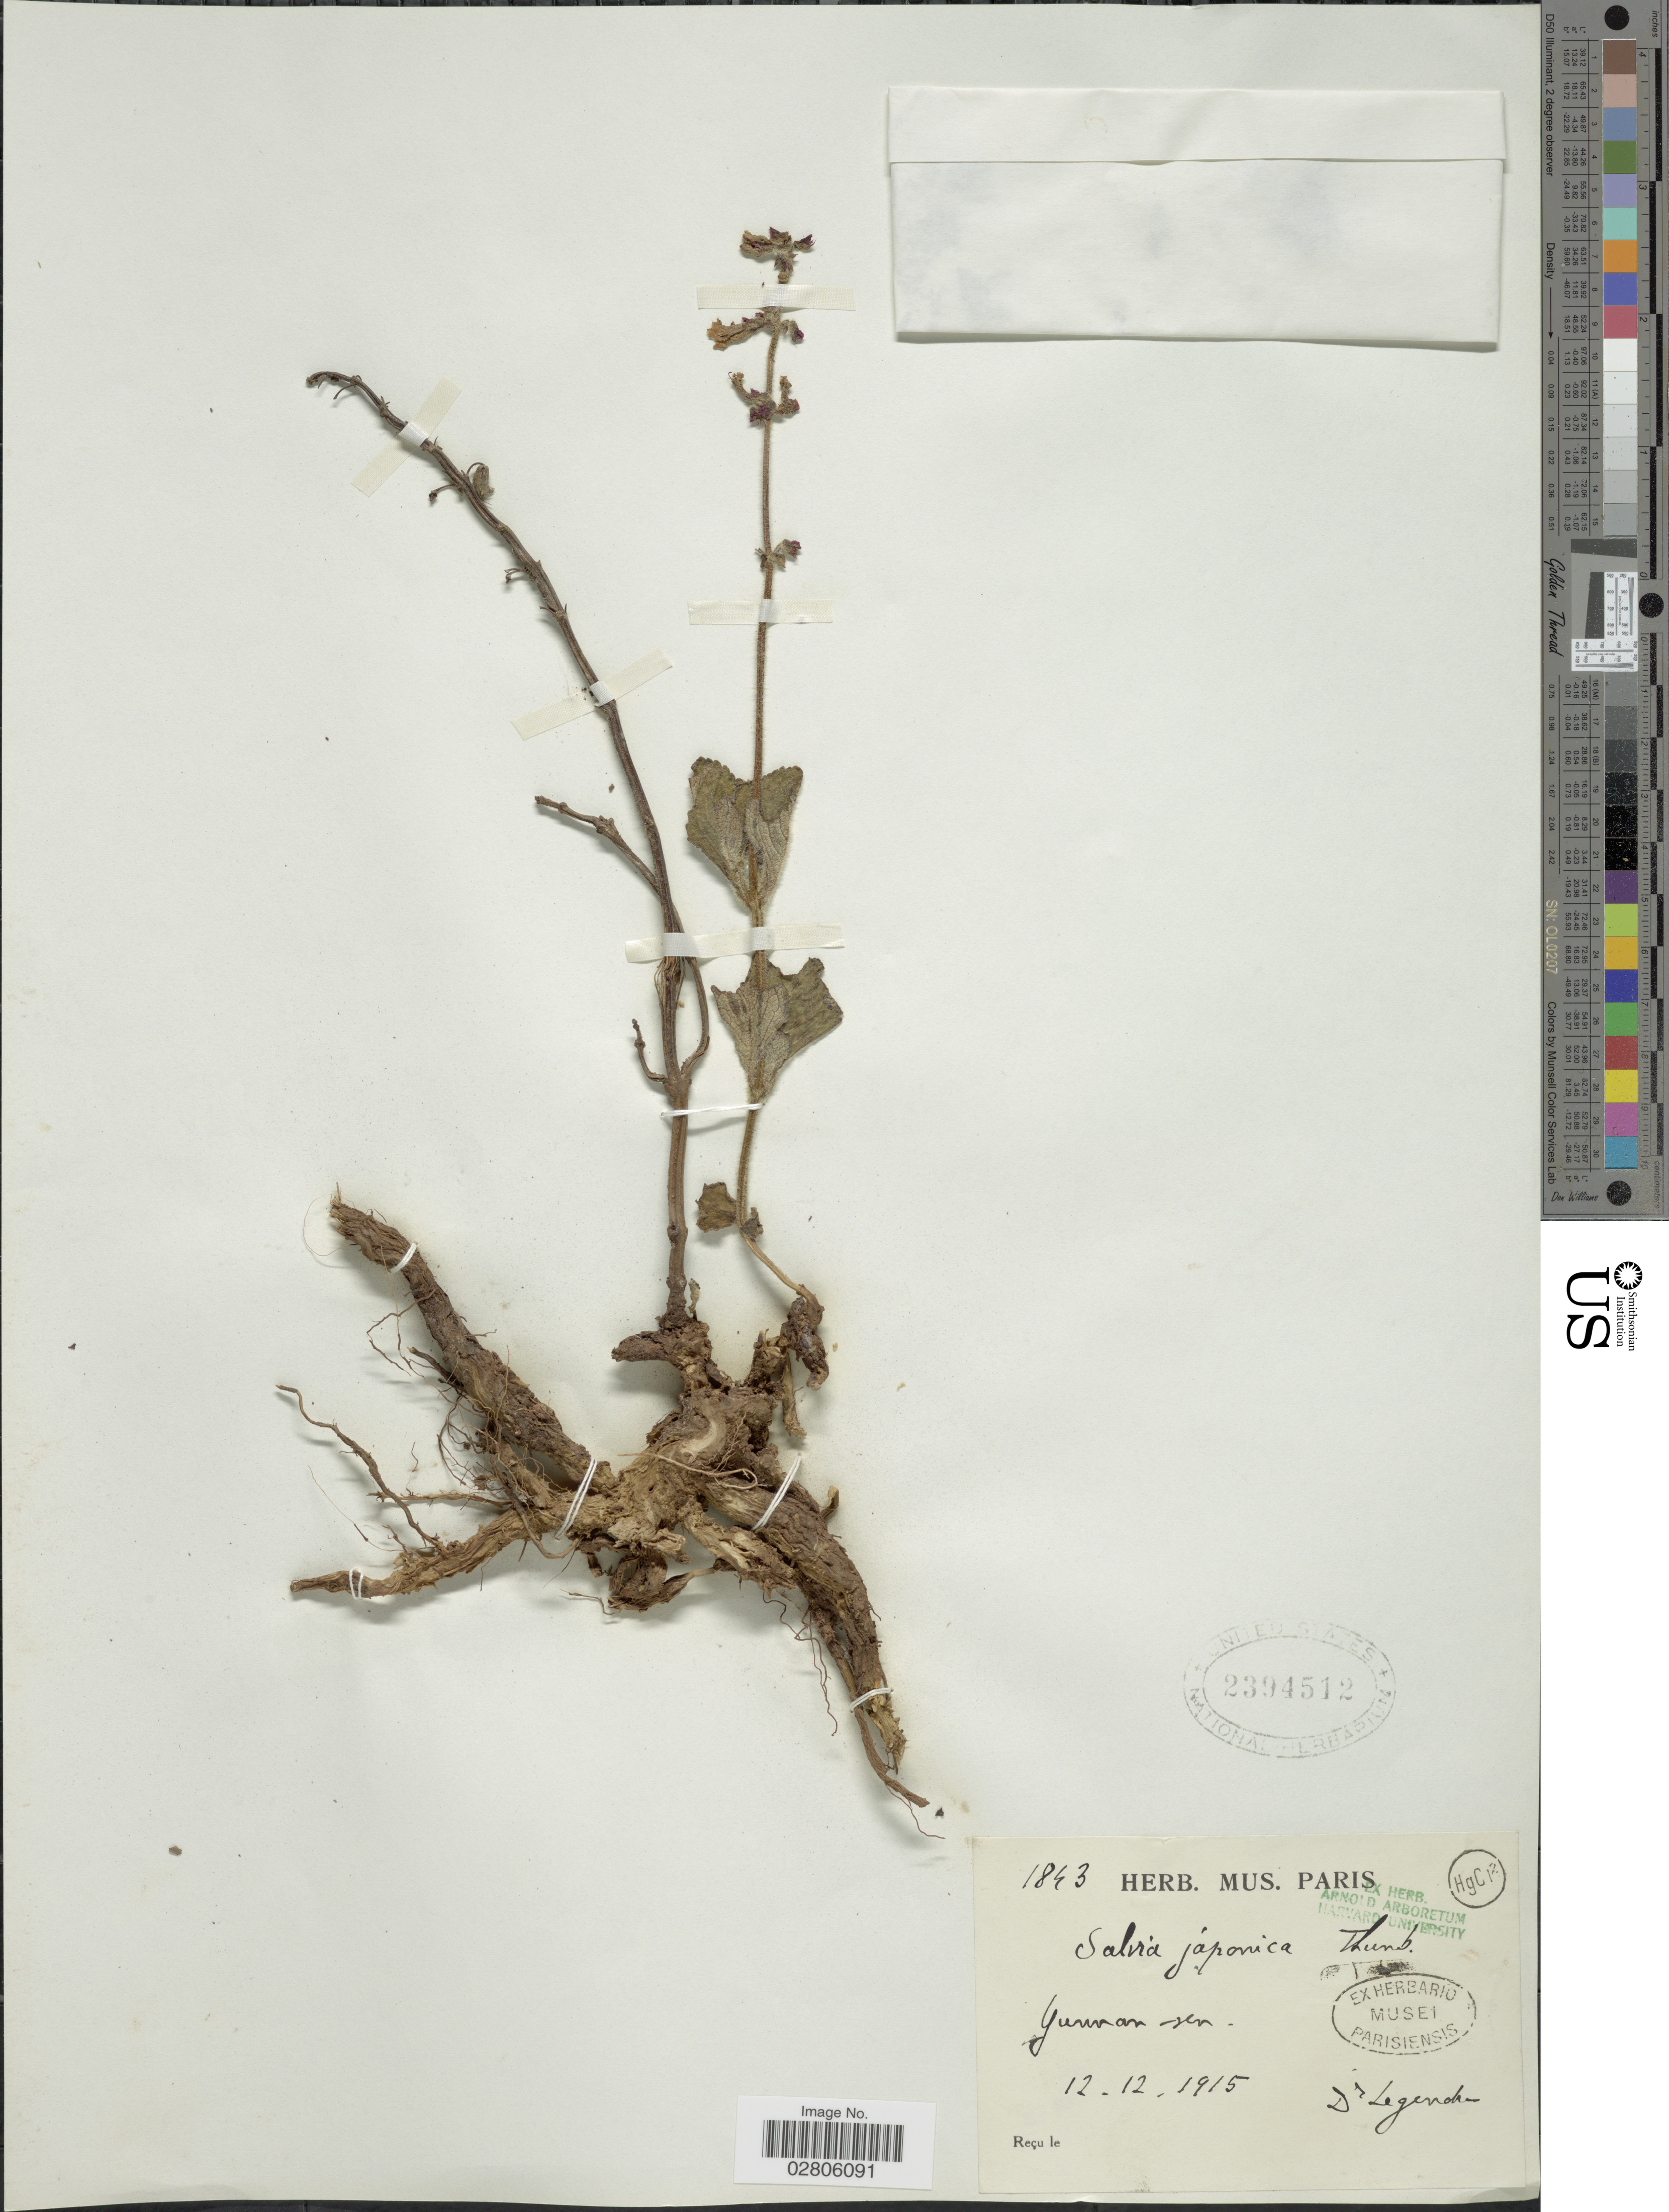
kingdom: Plantae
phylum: Tracheophyta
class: Magnoliopsida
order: Lamiales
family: Lamiaceae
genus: Salvia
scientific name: Salvia japonica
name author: Thunb.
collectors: Legendre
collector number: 1843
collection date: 1915-12-12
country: China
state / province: Yunnan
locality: Yunnan -sen.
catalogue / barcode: US 2394512